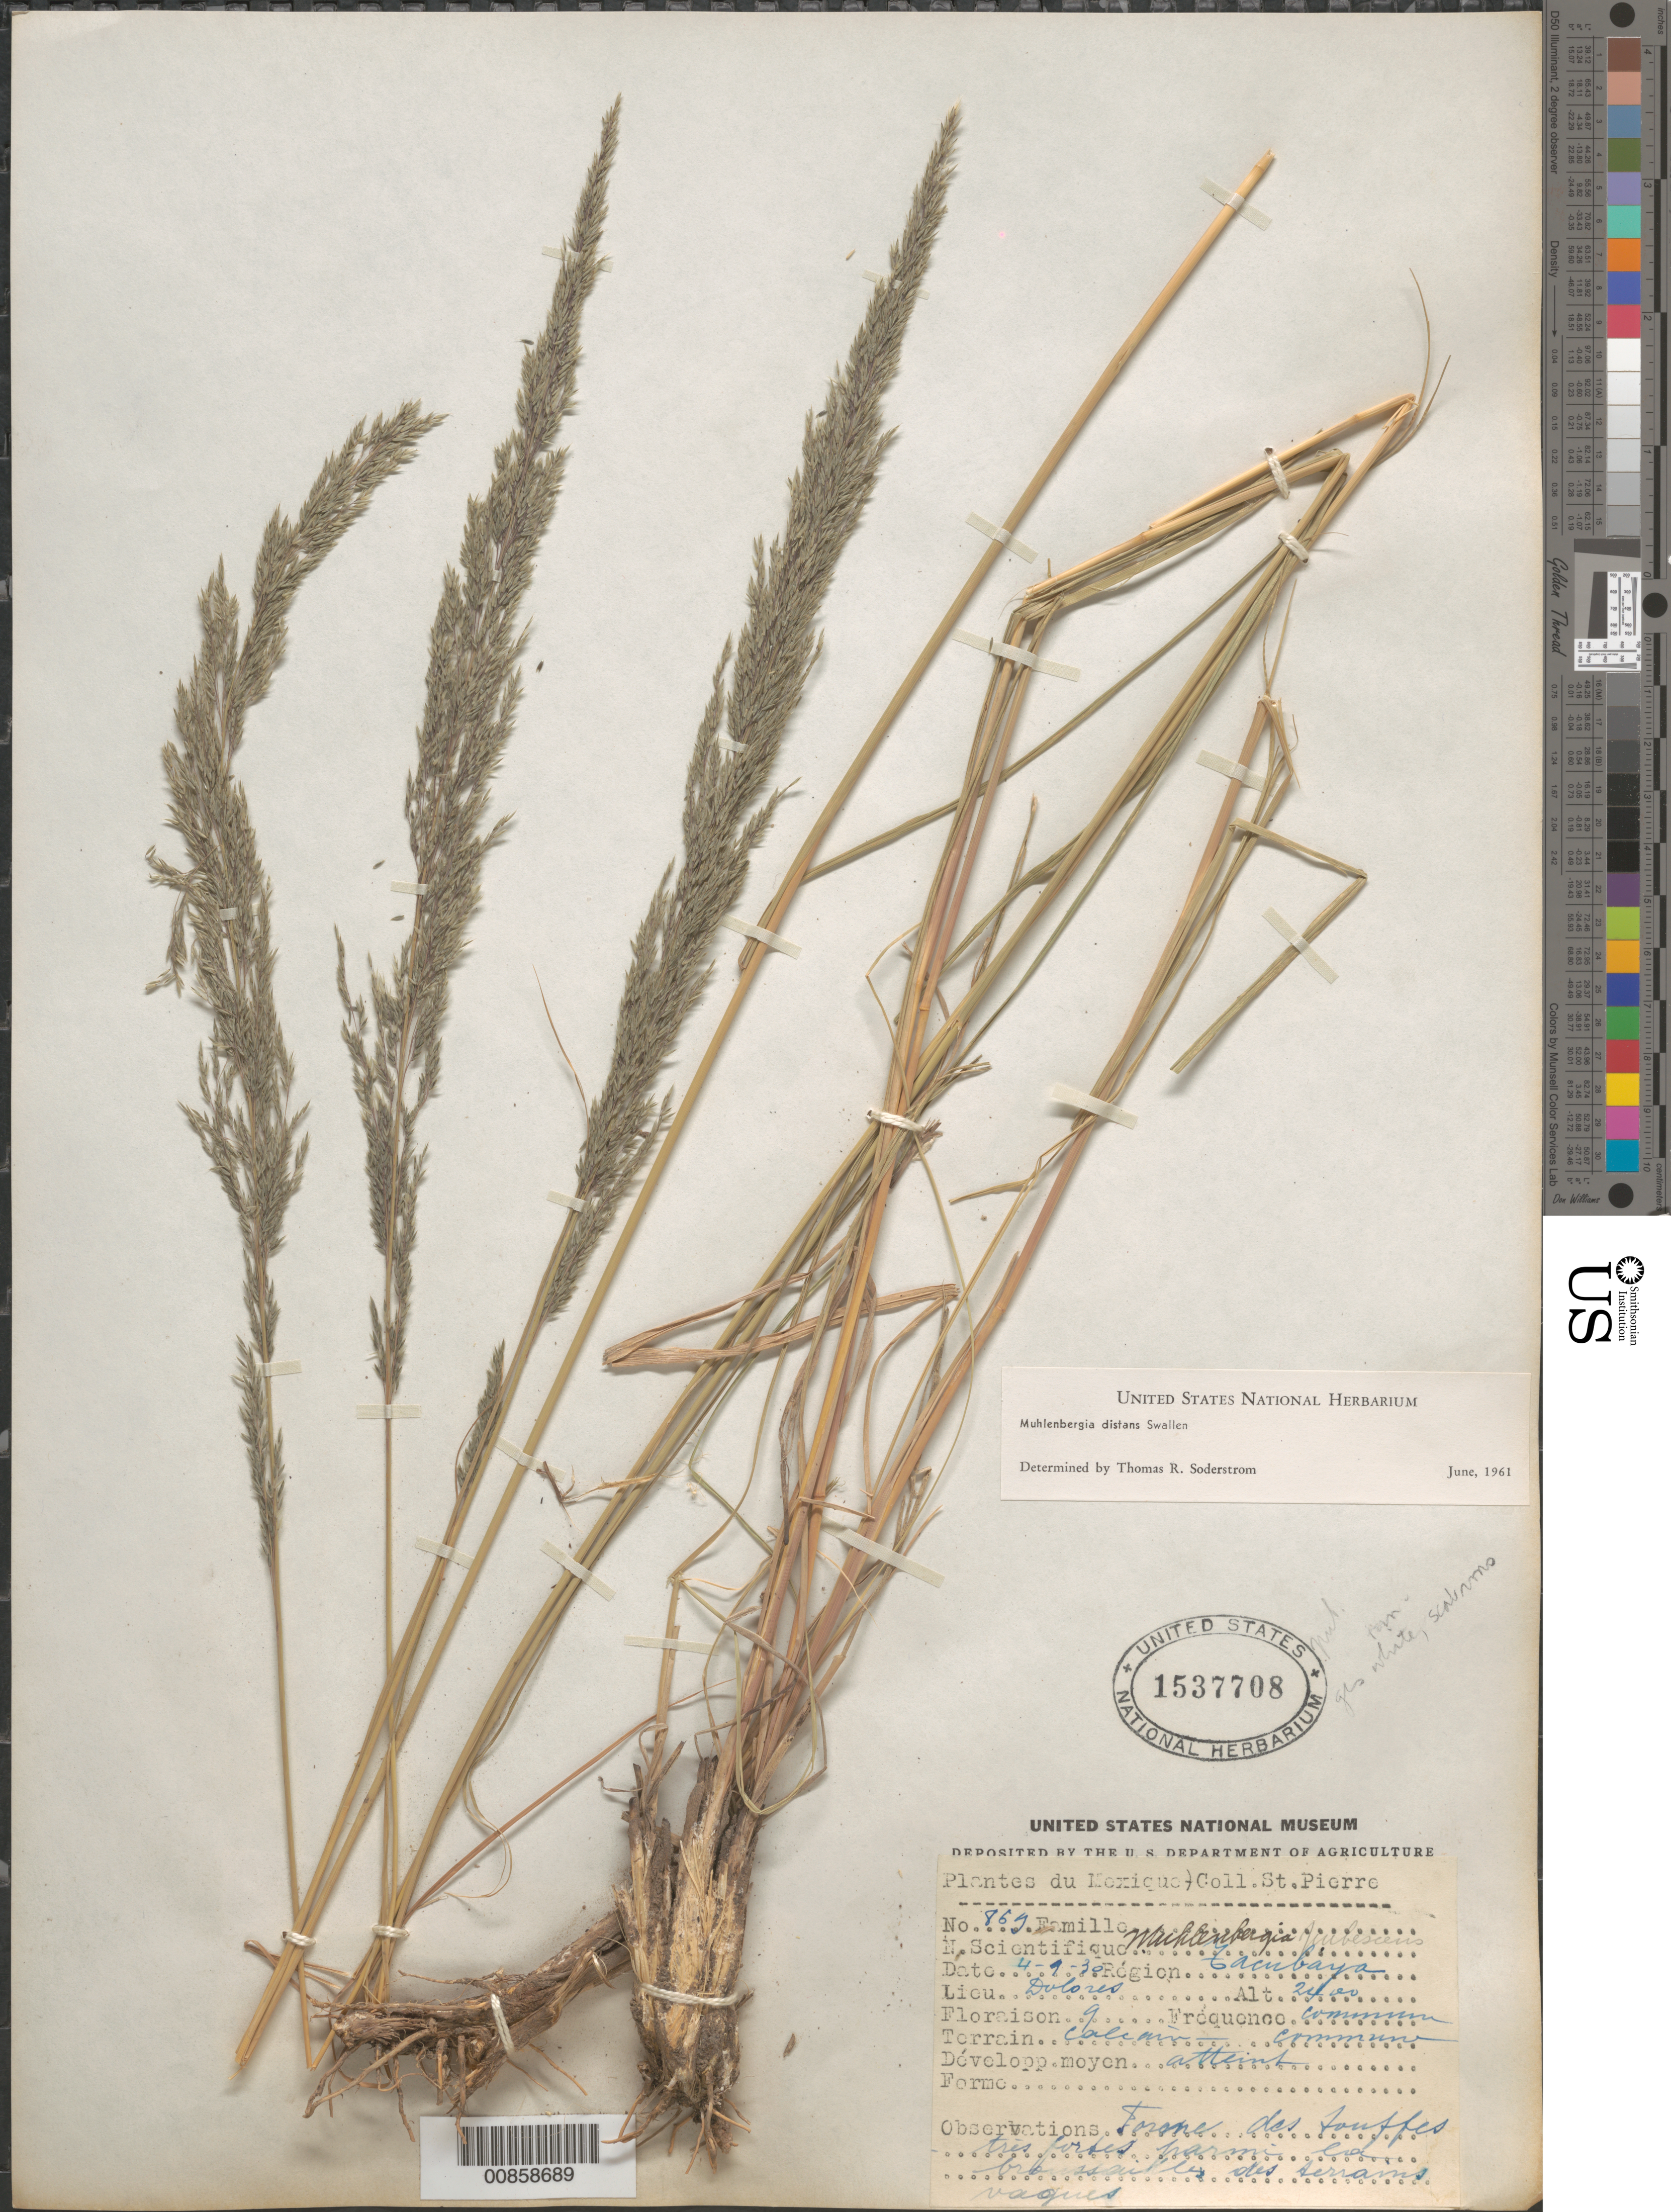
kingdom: Plantae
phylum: Tracheophyta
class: Liliopsida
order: Poales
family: Poaceae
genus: Muhlenbergia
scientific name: Muhlenbergia distans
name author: Swallen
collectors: M. St. Pierre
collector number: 869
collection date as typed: Transcribed d/m/y: 4/9/30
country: Mexico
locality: Région Tacubaya. Dolores.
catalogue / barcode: US 1537708